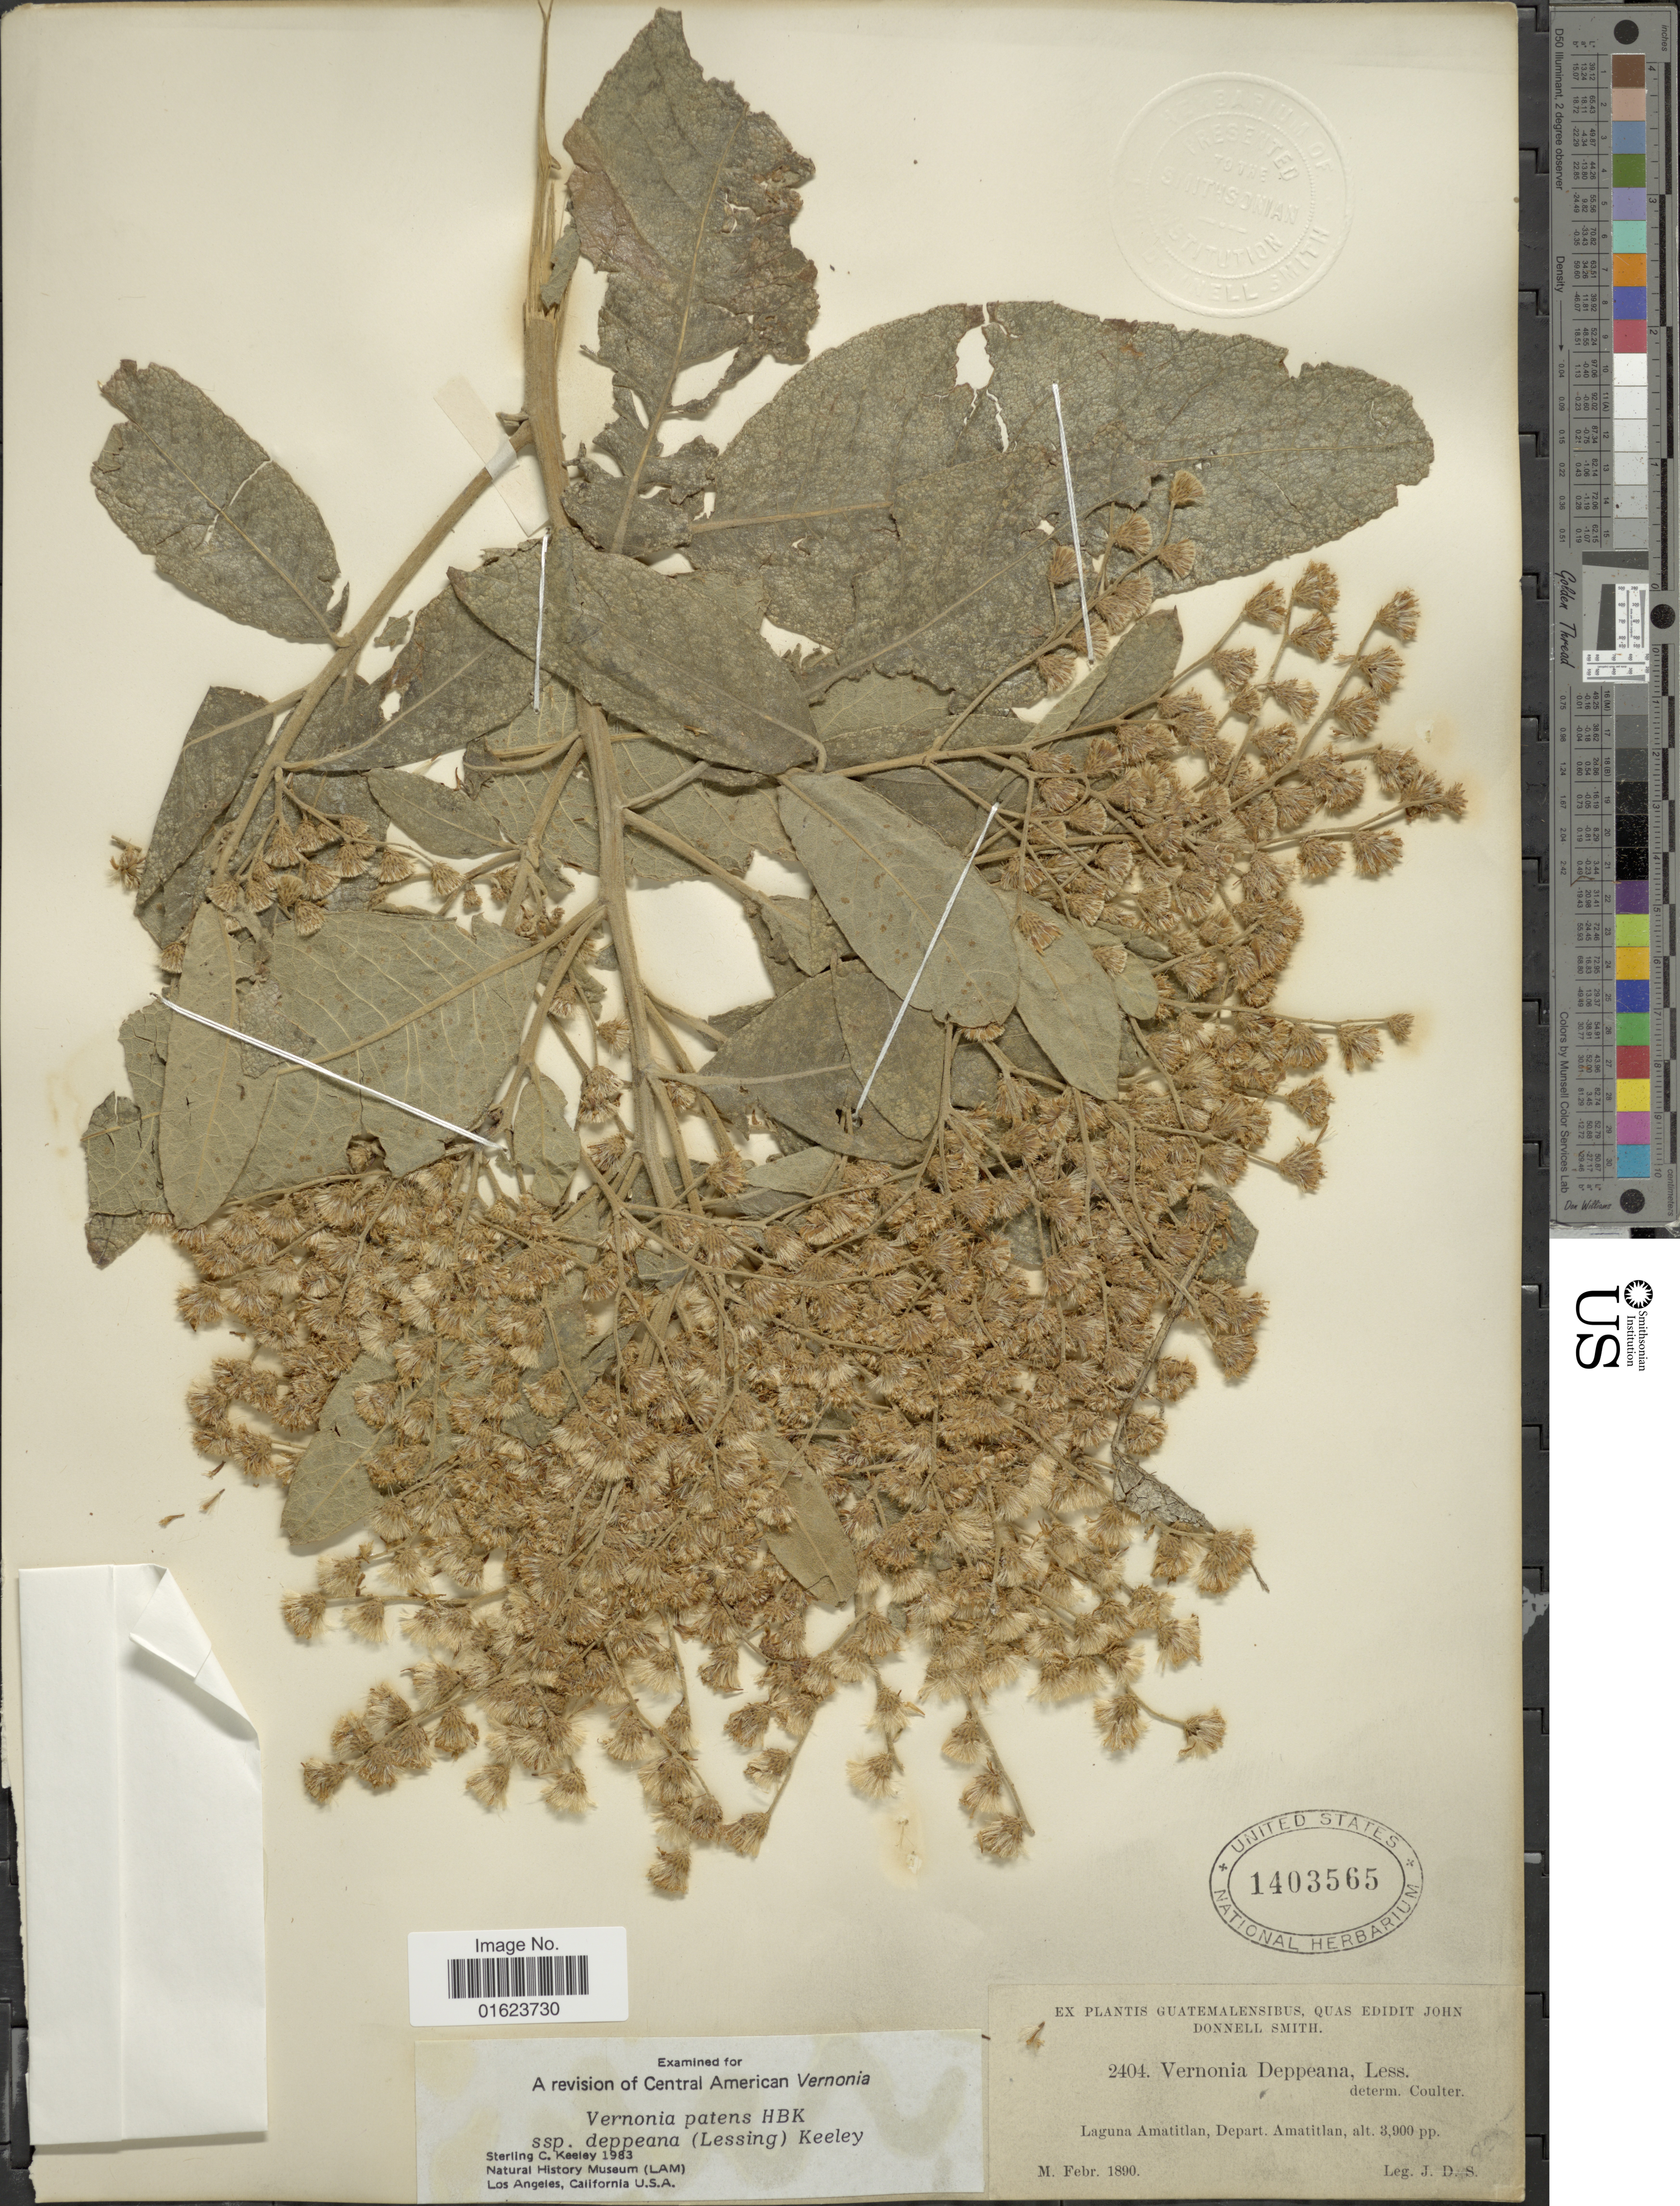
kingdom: Plantae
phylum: Tracheophyta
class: Magnoliopsida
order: Asterales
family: Asteraceae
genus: Vernonanthura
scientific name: Vernonanthura deppeana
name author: (Less.) H. Rob.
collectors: J. Donnell Smith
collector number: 2404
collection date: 1890-02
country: Guatemala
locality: Guatemalensibus. Laguna Amatitlan, Depart. Amattitlan.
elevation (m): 1189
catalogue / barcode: US 1403565